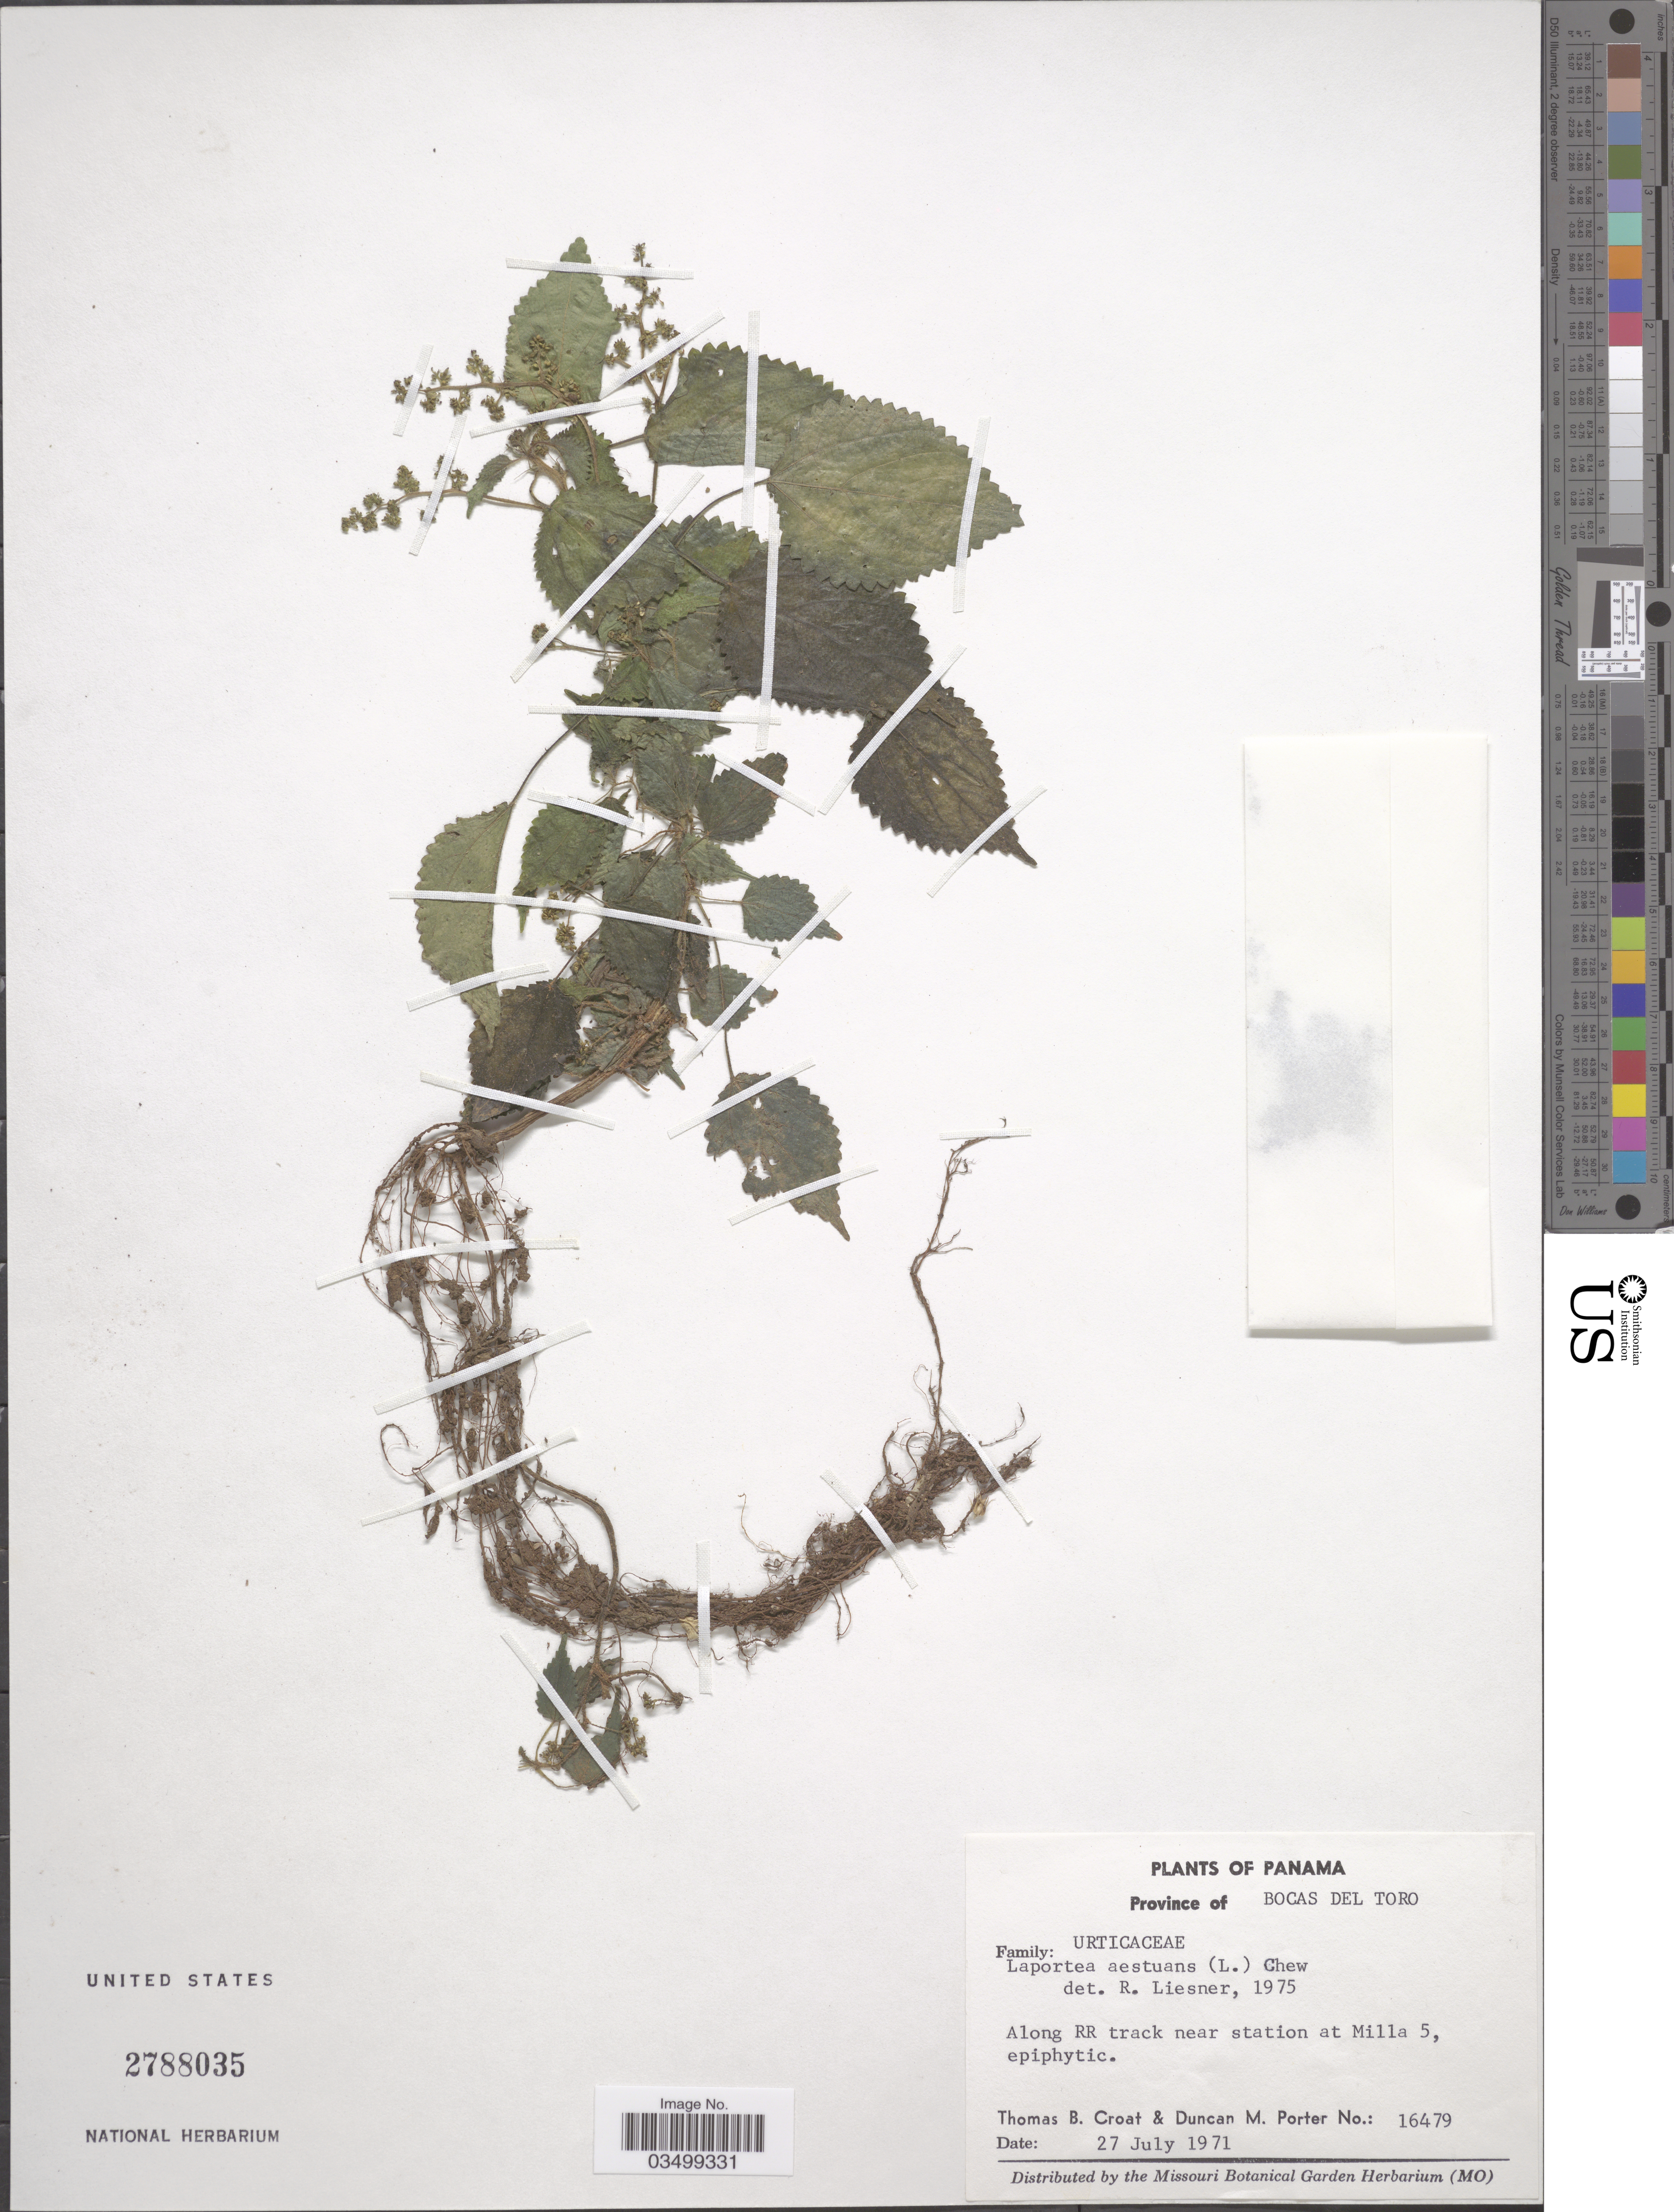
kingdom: Plantae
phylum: Tracheophyta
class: Magnoliopsida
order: Rosales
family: Urticaceae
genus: Laportea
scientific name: Laportea aestuans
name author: (L.) Chew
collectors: T. B. Croat & D. M. Porter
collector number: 16479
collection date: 1971-07-27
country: Panama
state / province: Bocas del Toro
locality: Along RR track near station at Milla 5.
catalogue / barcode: US 2788035